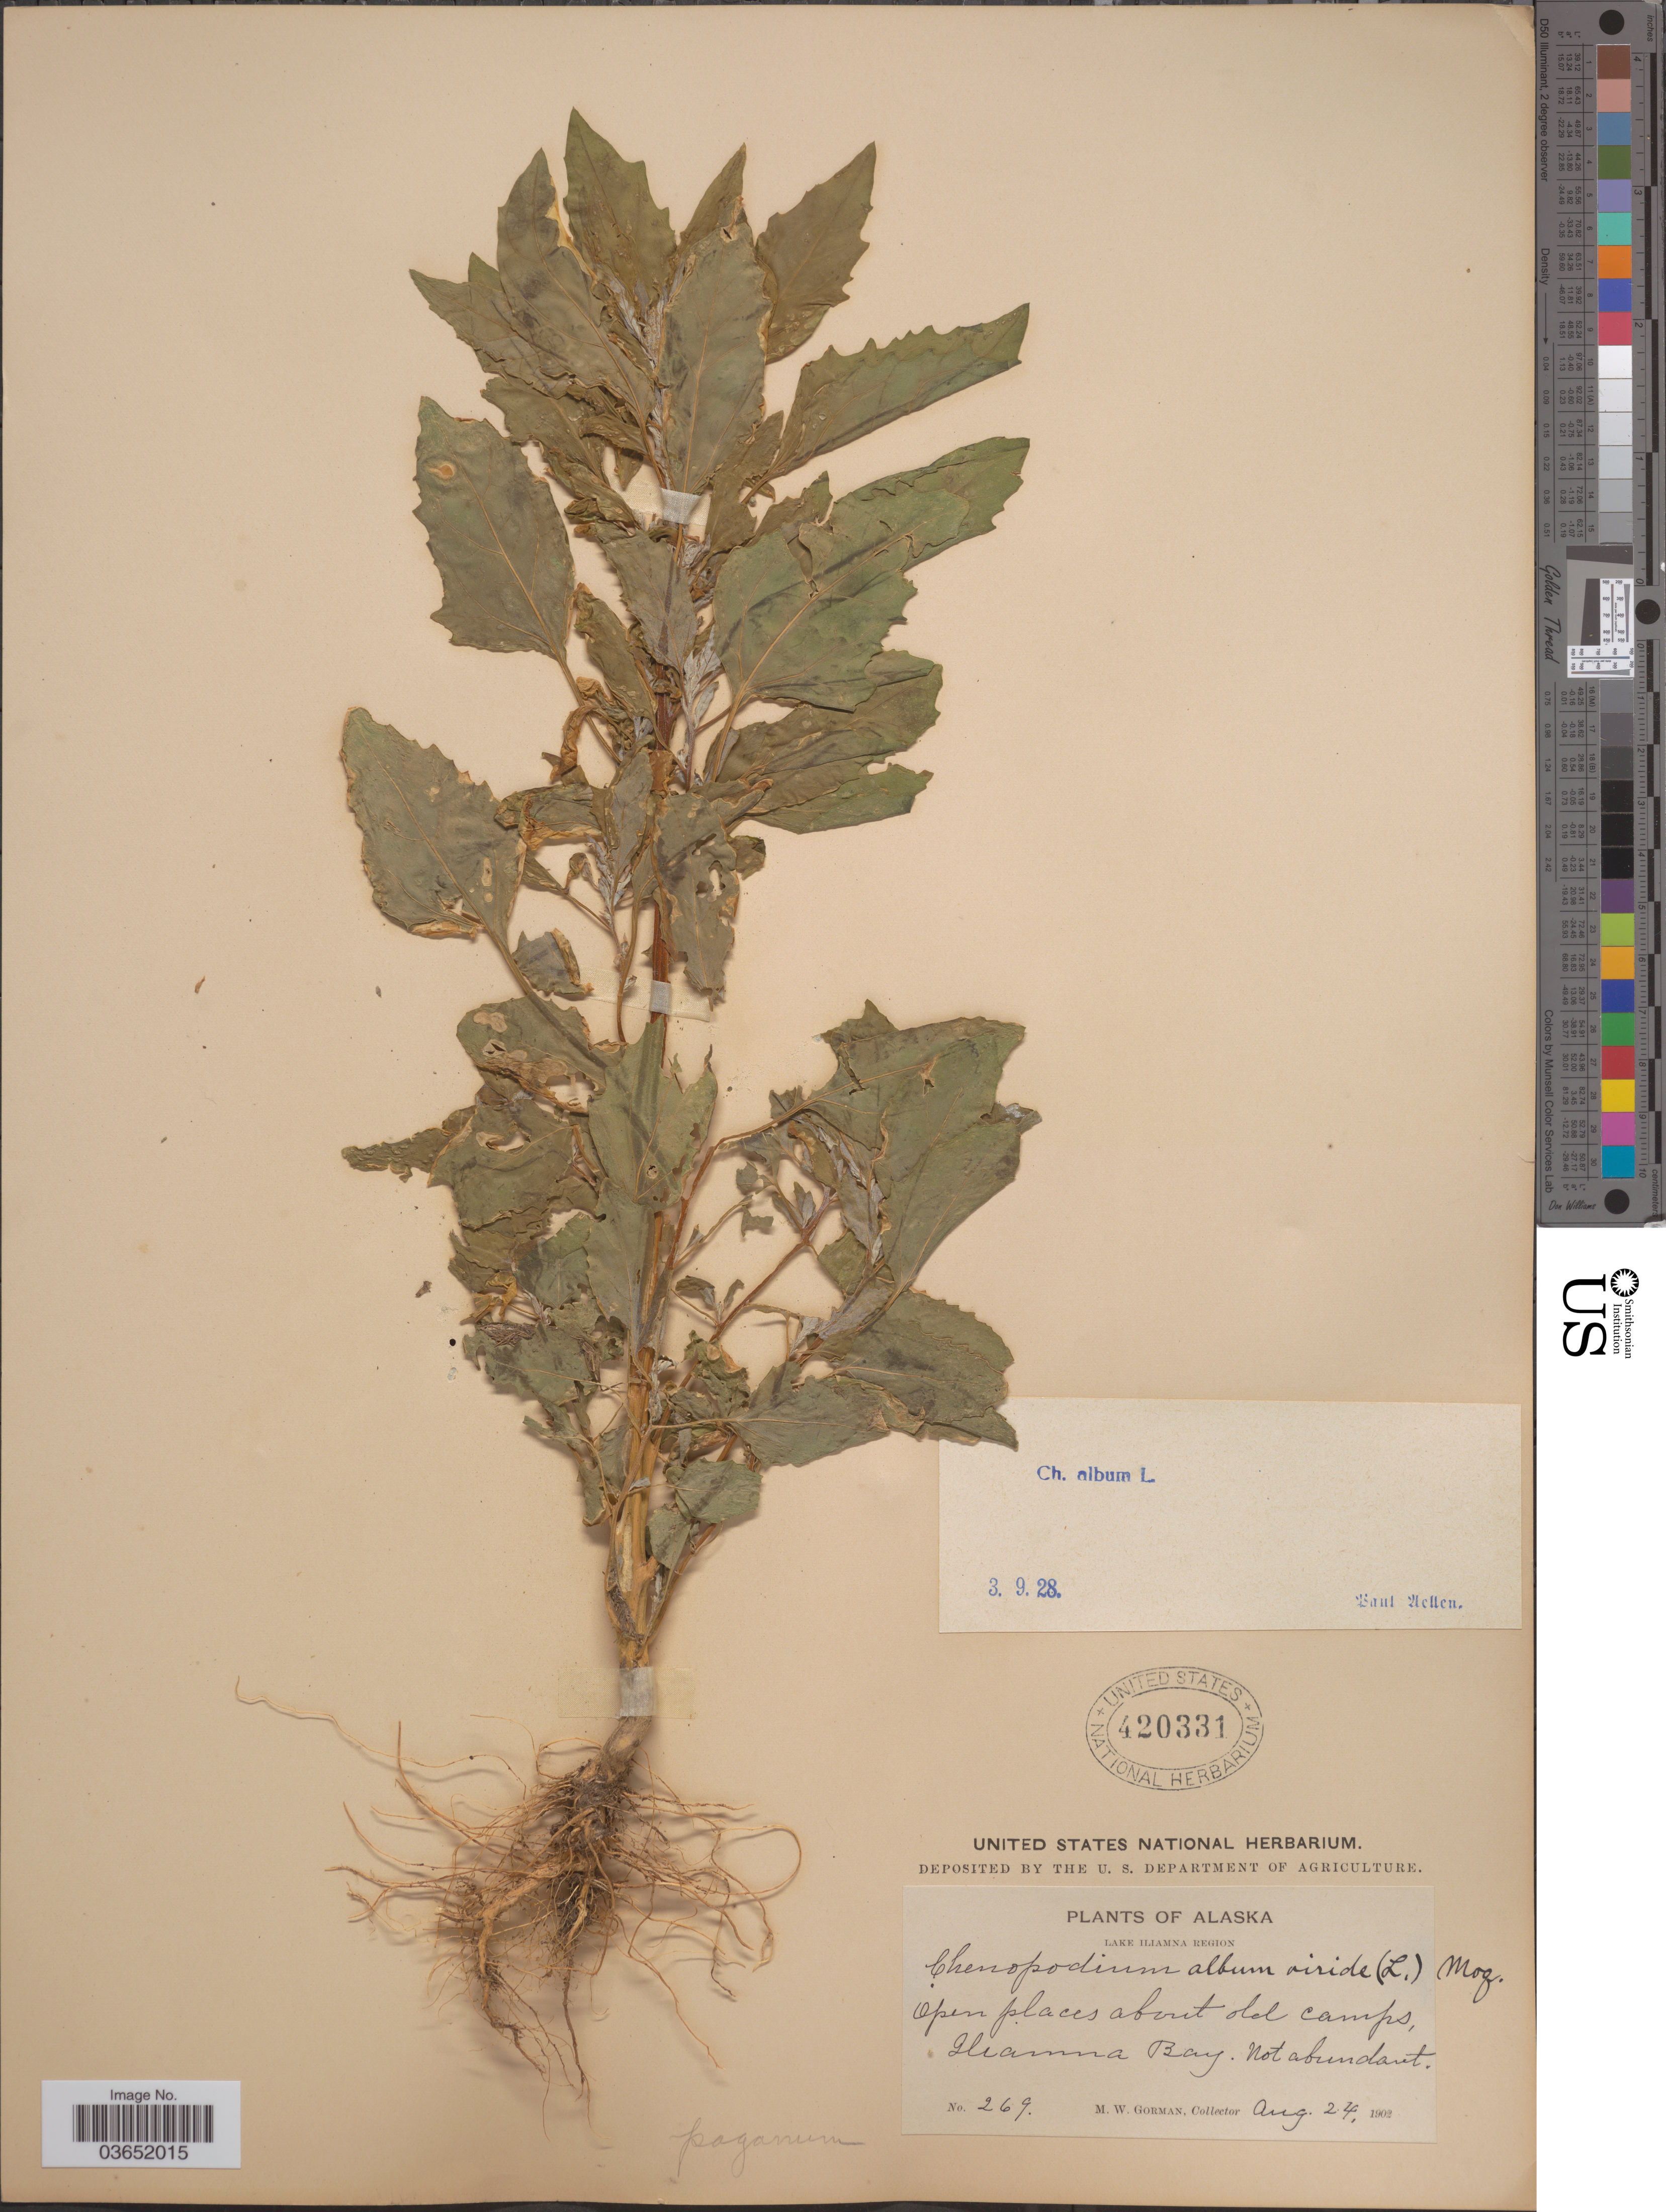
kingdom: Plantae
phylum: Tracheophyta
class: Magnoliopsida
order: Caryophyllales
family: Amaranthaceae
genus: Chenopodium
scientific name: Chenopodium album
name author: L.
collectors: M. W. Gorman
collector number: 269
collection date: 1902-08-24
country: United States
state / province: Alaska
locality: Lake Iliamna Region. Open places about old camps, Iliamna Bay.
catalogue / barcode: US 420331